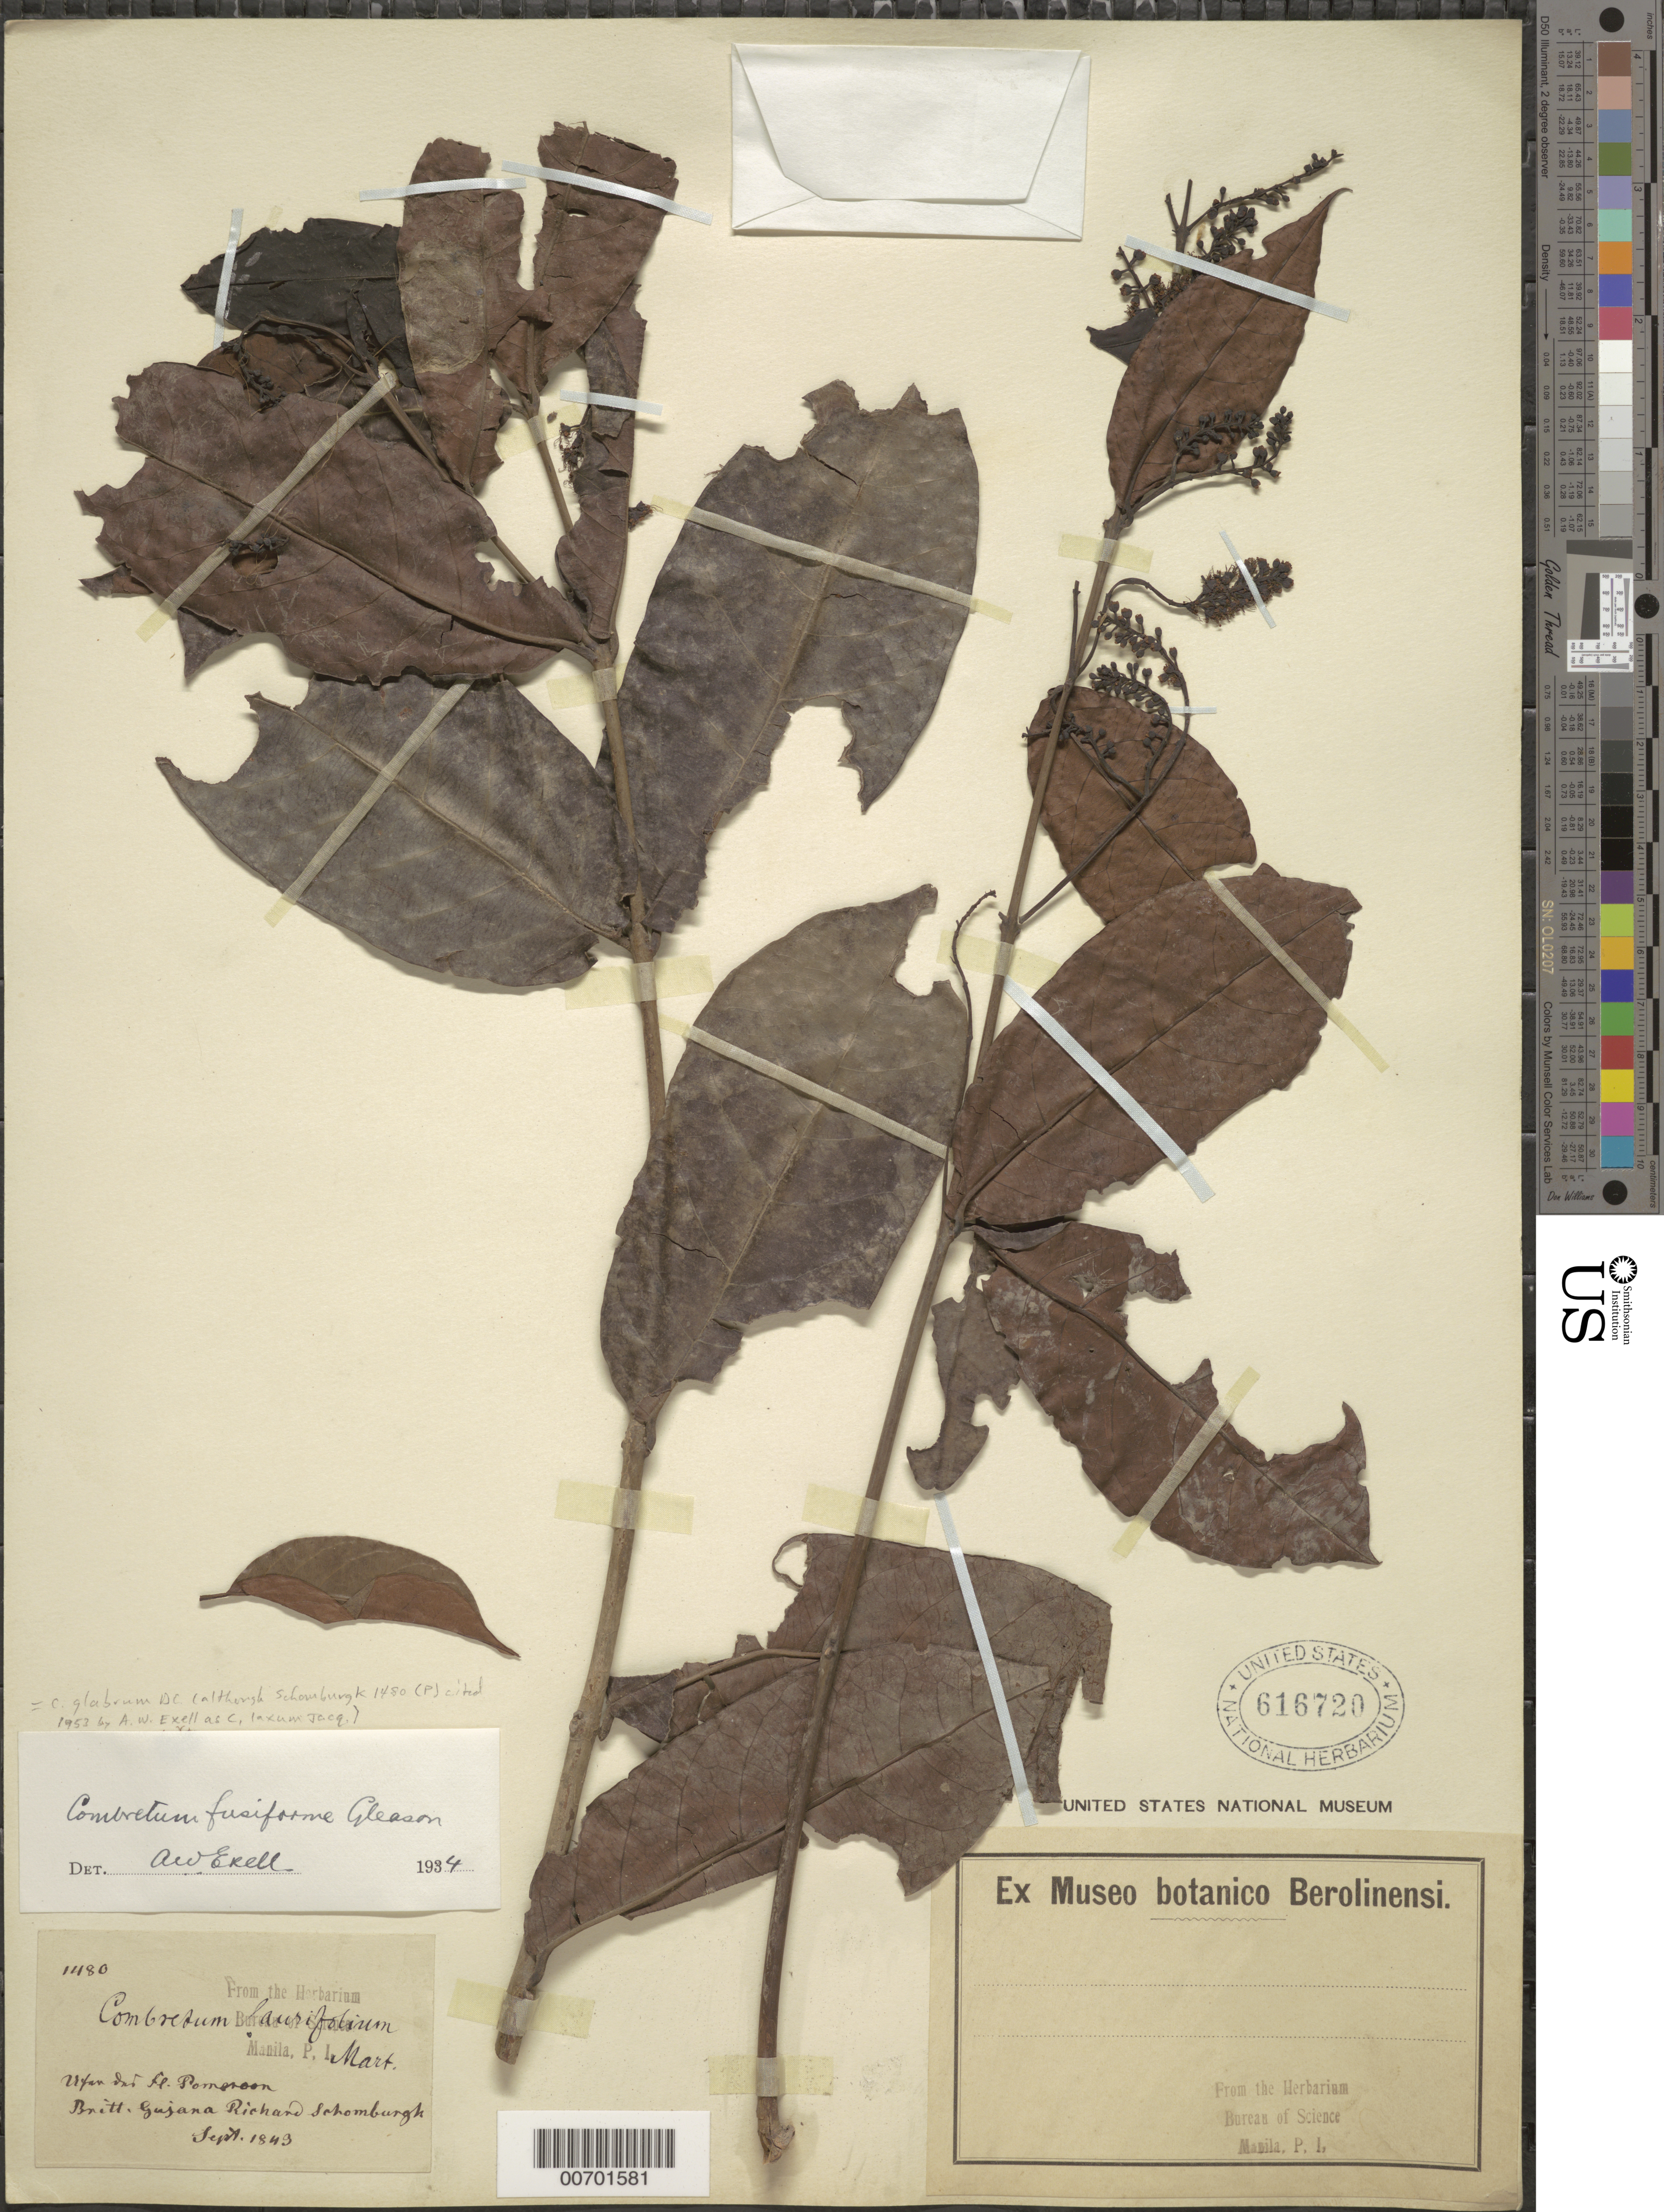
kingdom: Plantae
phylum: Tracheophyta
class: Magnoliopsida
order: Myrtales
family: Combretaceae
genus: Combretum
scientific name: Combretum glabrum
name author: DC.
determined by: Exell, A. W.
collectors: M. R. Schomburgk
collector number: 1480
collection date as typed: September 1843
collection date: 1843-09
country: Guyana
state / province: Pomeroon-Supenaam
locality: Pomeroon R.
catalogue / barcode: US 616720